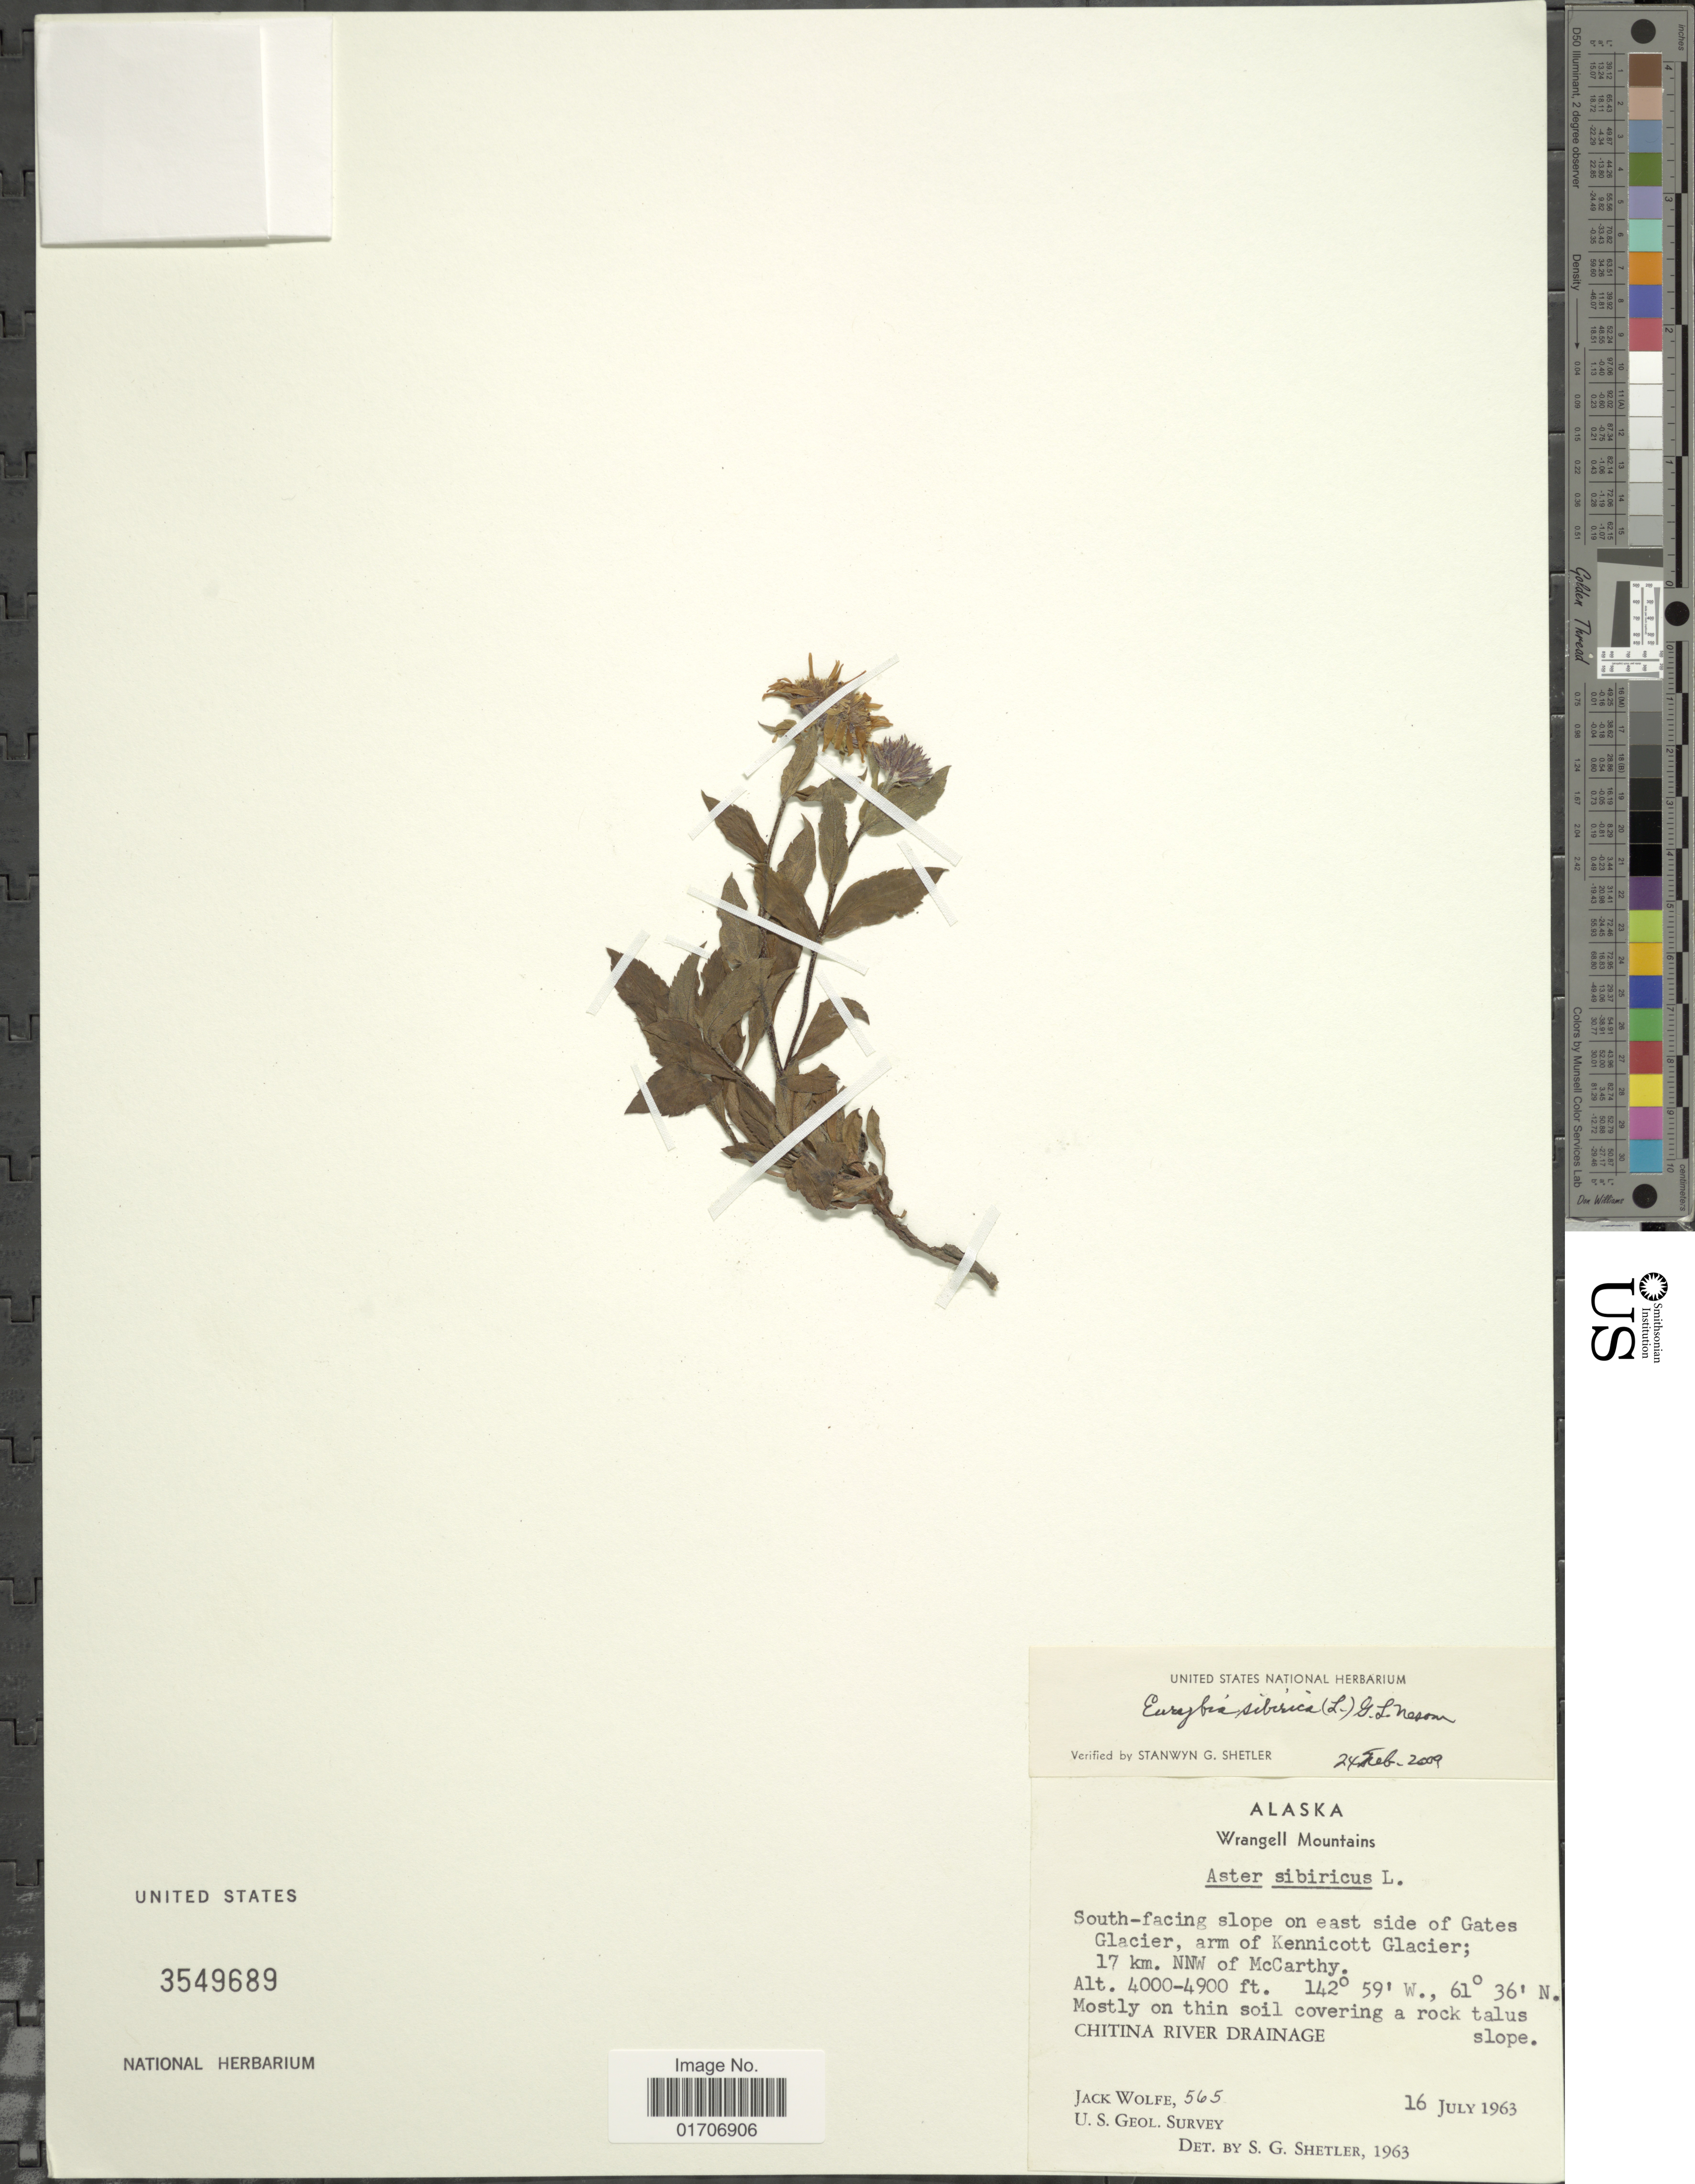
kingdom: Plantae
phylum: Tracheophyta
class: Magnoliopsida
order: Asterales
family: Asteraceae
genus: Eurybia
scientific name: Eurybia sibirica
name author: (L.) G.L. Nesom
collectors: J. Wolfe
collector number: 565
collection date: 1963-07-16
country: United States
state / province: Alaska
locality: Wrangell Mountains. South-facing slope on east side of Gates Glacier, arm of Kennicott Glacier; 17 km. NNW of McCarthy. Mostly on thin soil covering a rock talus Chitina River Drainage slope.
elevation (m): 1219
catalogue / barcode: US 3549689